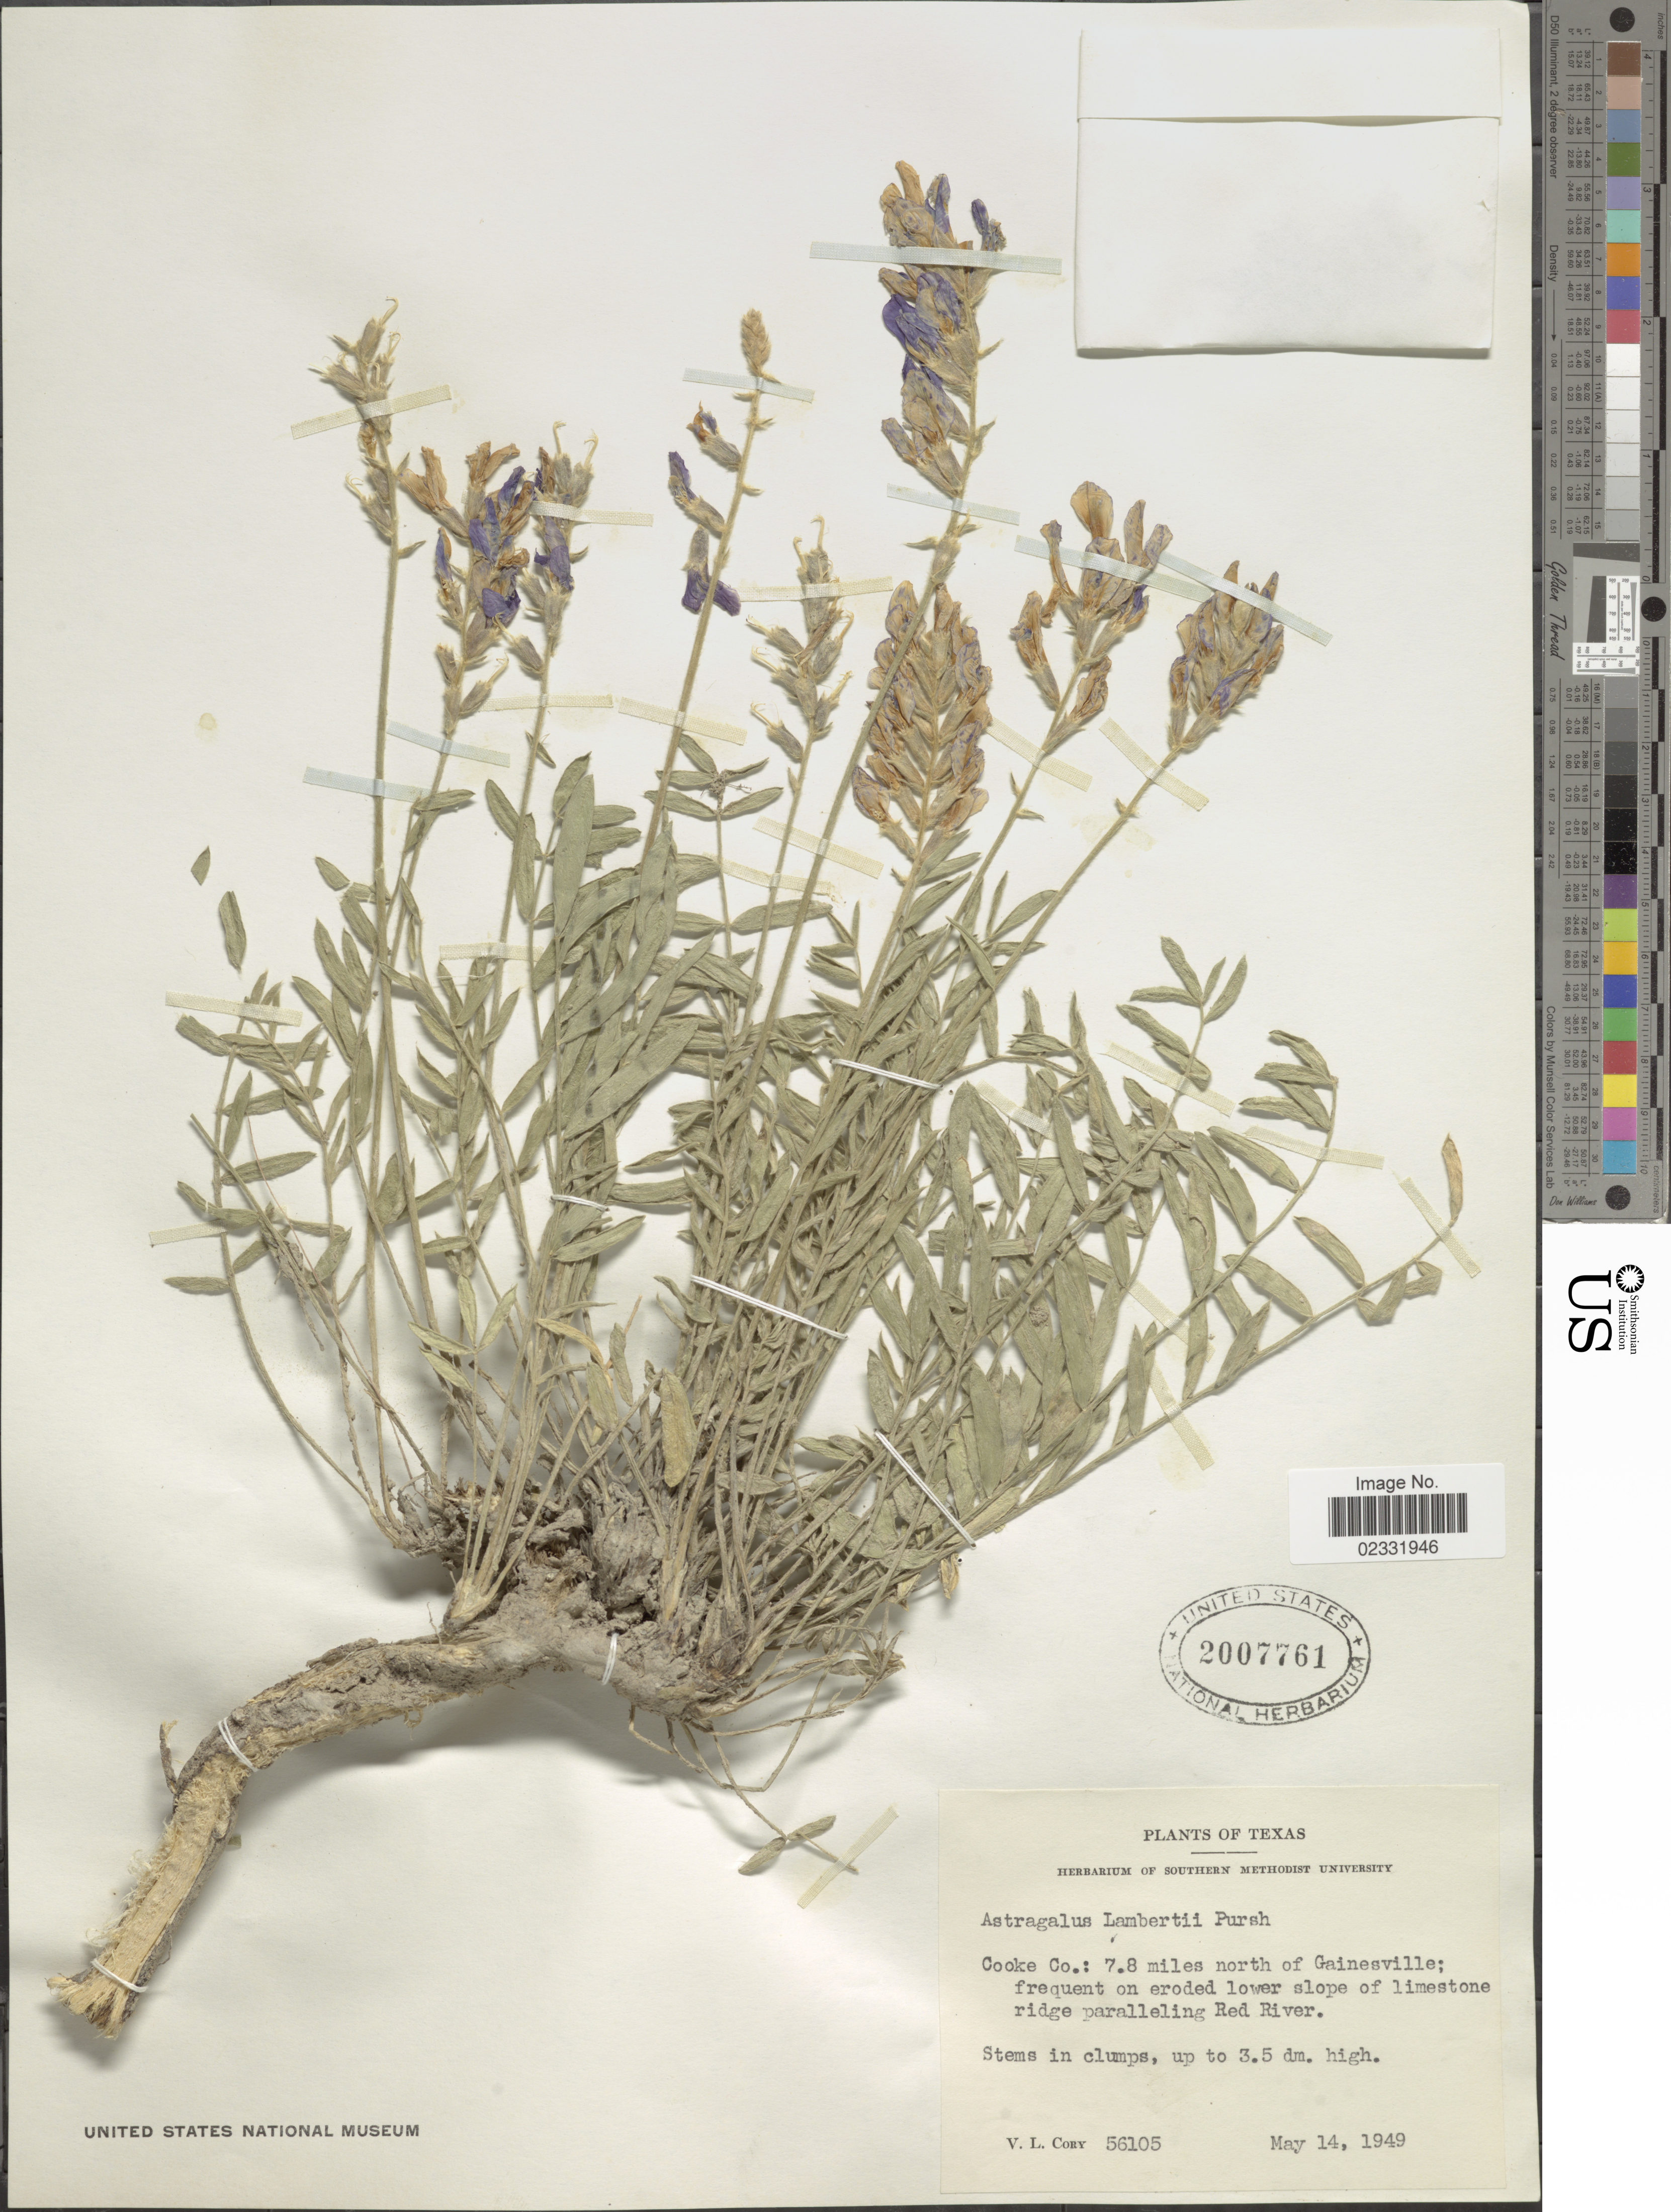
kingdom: Plantae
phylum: Tracheophyta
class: Magnoliopsida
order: Fabales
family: Fabaceae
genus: Astragalus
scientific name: Astragalus lambertii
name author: (Pursh) Spreng.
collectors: V. Cory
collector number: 56105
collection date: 1949-05-14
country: United States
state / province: Texas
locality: Cooke Co.: 7.8 miles north of Gainesville; frequent on eroded lower slope of limestone ridge paralleling Red River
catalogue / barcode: US 2007761